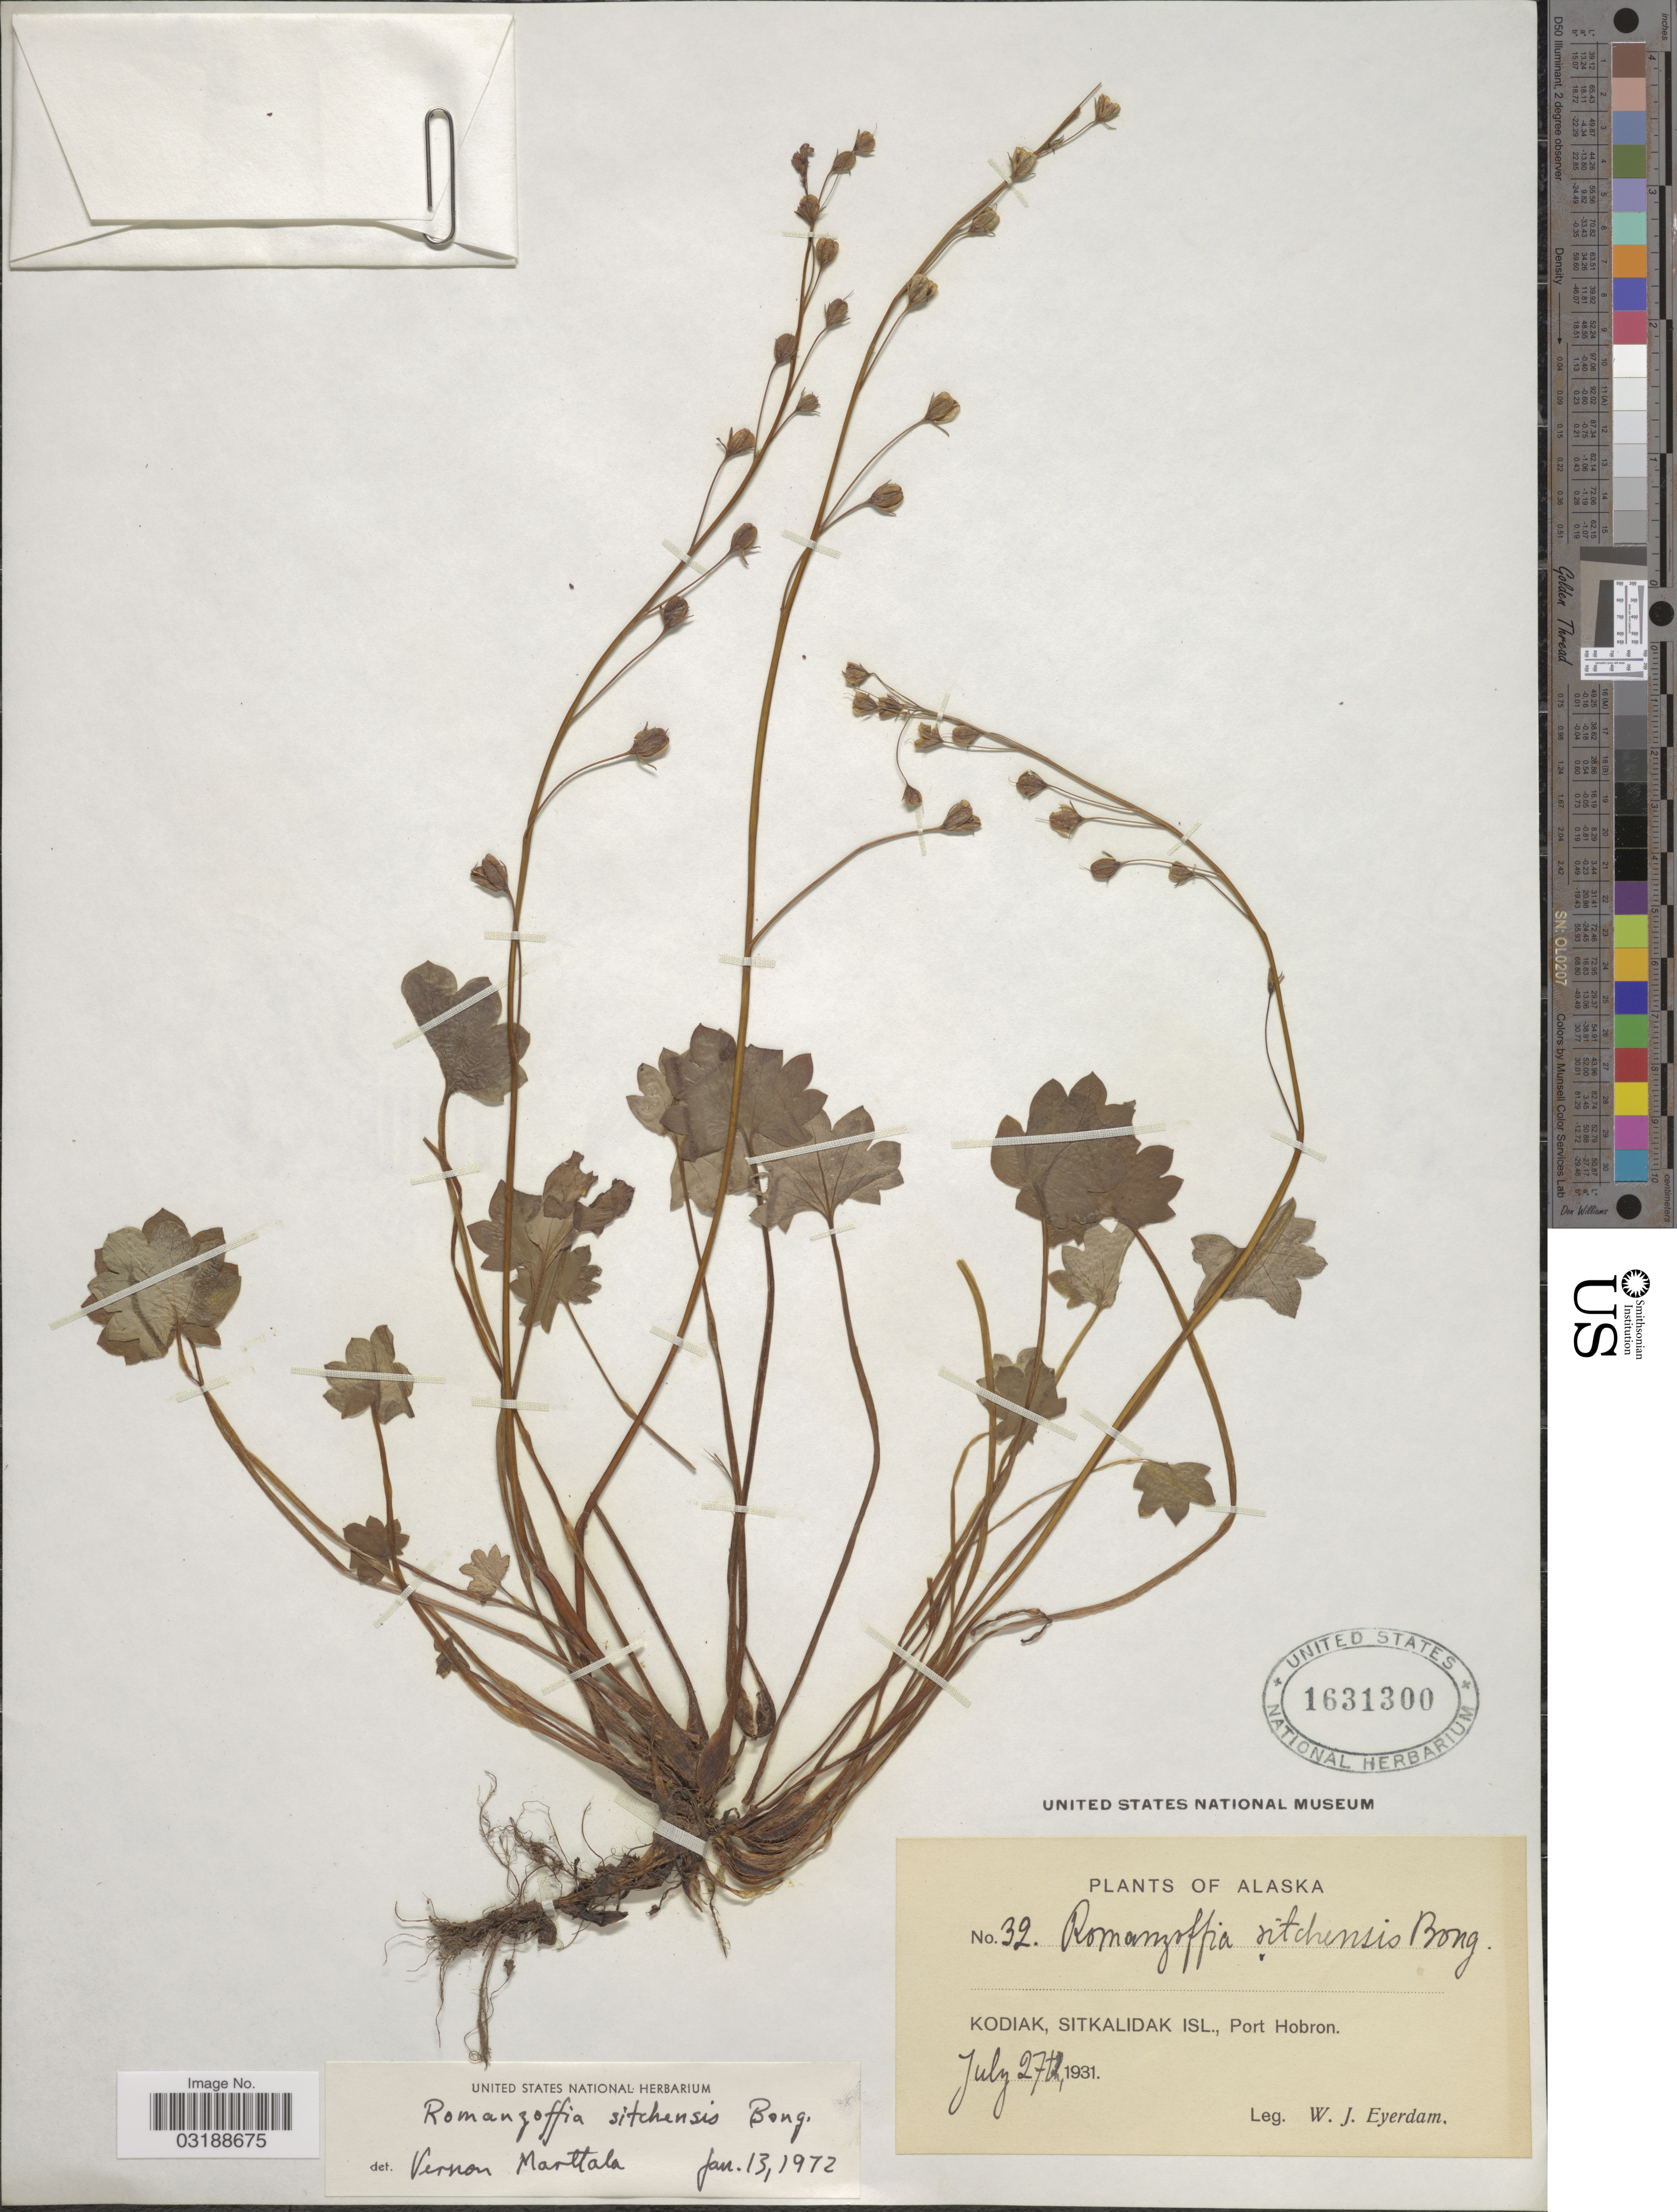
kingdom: Plantae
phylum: Tracheophyta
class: Magnoliopsida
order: Boraginales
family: Hydrophyllaceae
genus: Romanzoffia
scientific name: Romanzoffia sitchensis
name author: Bong.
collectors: W. J. Eyerdam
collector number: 32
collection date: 1931-07-27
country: United States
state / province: Alaska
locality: Kodiak, Sitkalidak Isl., Port Hobron.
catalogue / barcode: US 1631300